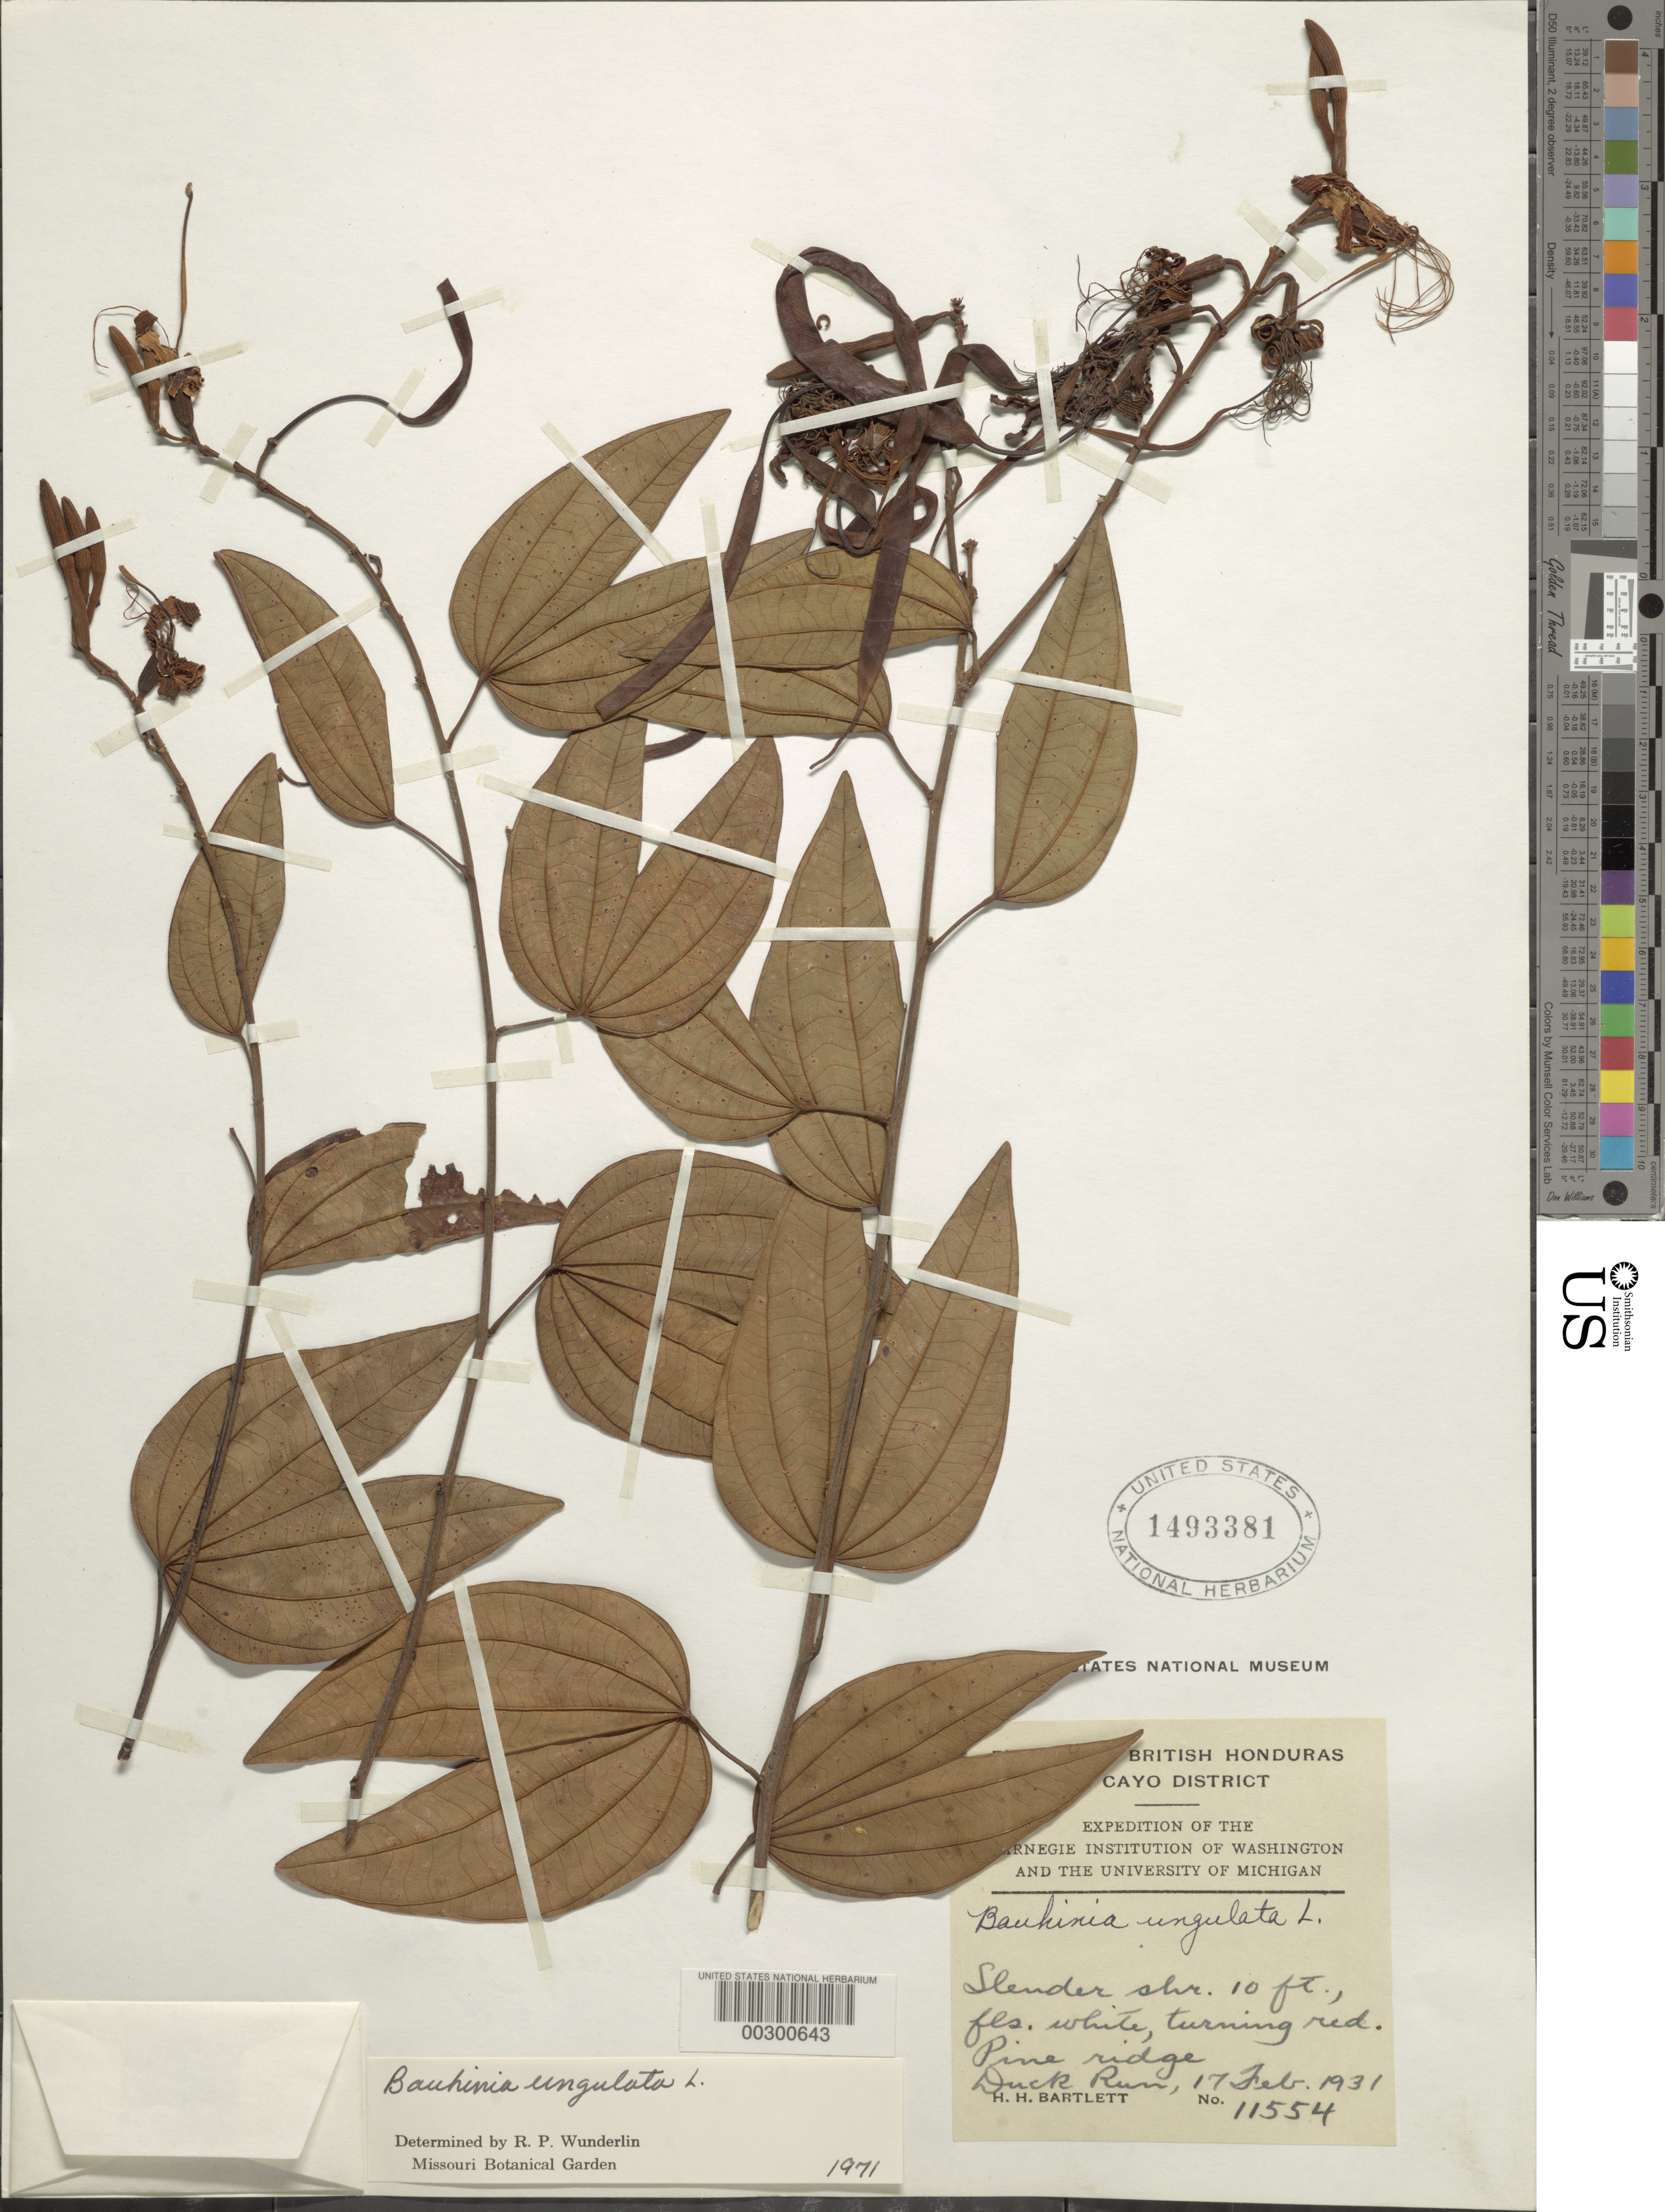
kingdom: Plantae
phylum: Tracheophyta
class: Magnoliopsida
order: Fabales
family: Fabaceae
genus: Bauhinia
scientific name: Bauhinia ungulata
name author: L.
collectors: H. H. Bartlett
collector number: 11554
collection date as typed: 17 Feb 1931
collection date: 1931-02-17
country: Belize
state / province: Cayo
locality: Duck Run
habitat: Pine ridge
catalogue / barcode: US 1493381